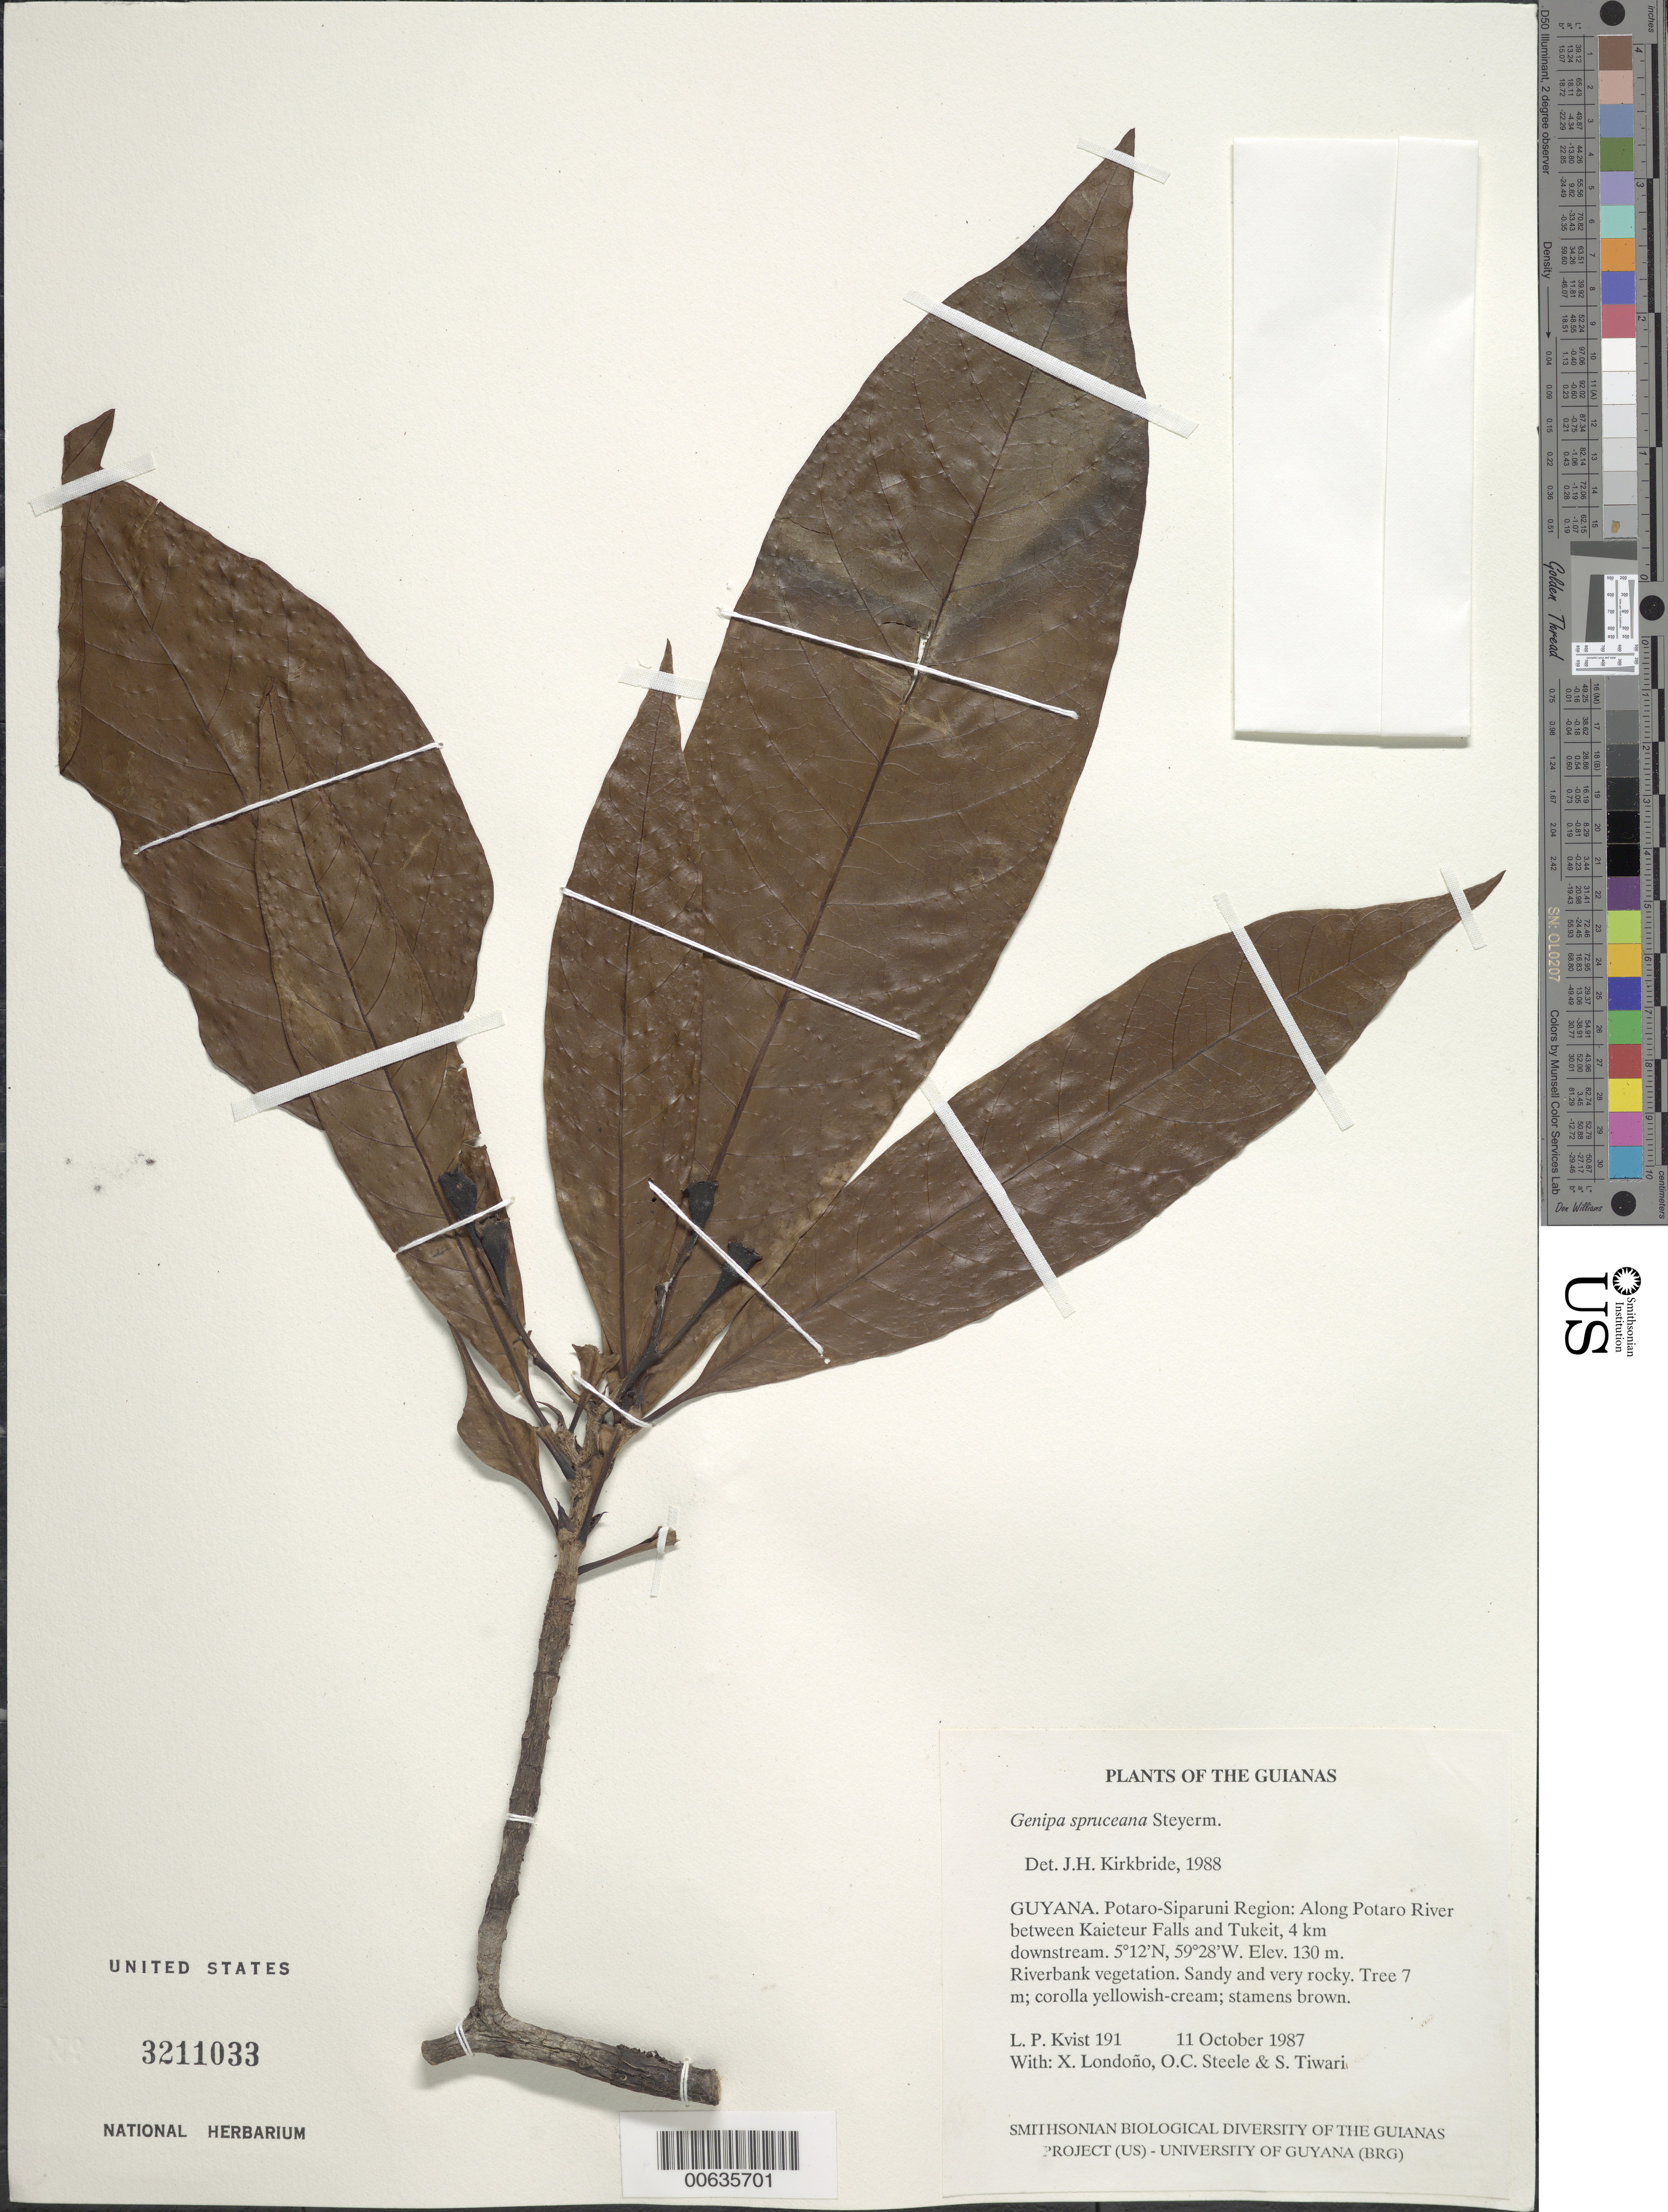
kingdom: Plantae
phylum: Tracheophyta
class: Magnoliopsida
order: Gentianales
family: Rubiaceae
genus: Genipa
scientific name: Genipa spruceana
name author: Steyerm.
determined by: Kirkbride, J. H.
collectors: L. P. Kvist, X. Londoño, O. C. Steele & S. Tiwari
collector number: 191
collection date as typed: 11 October 1987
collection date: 1987-10-11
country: Guyana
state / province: Potaro-Siparuni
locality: Along Potaro River between Kaieteur Falls and Tukeit, 4 km downstream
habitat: Riverbank vegetation. Sandy and very rocky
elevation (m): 130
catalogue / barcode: US 3211033